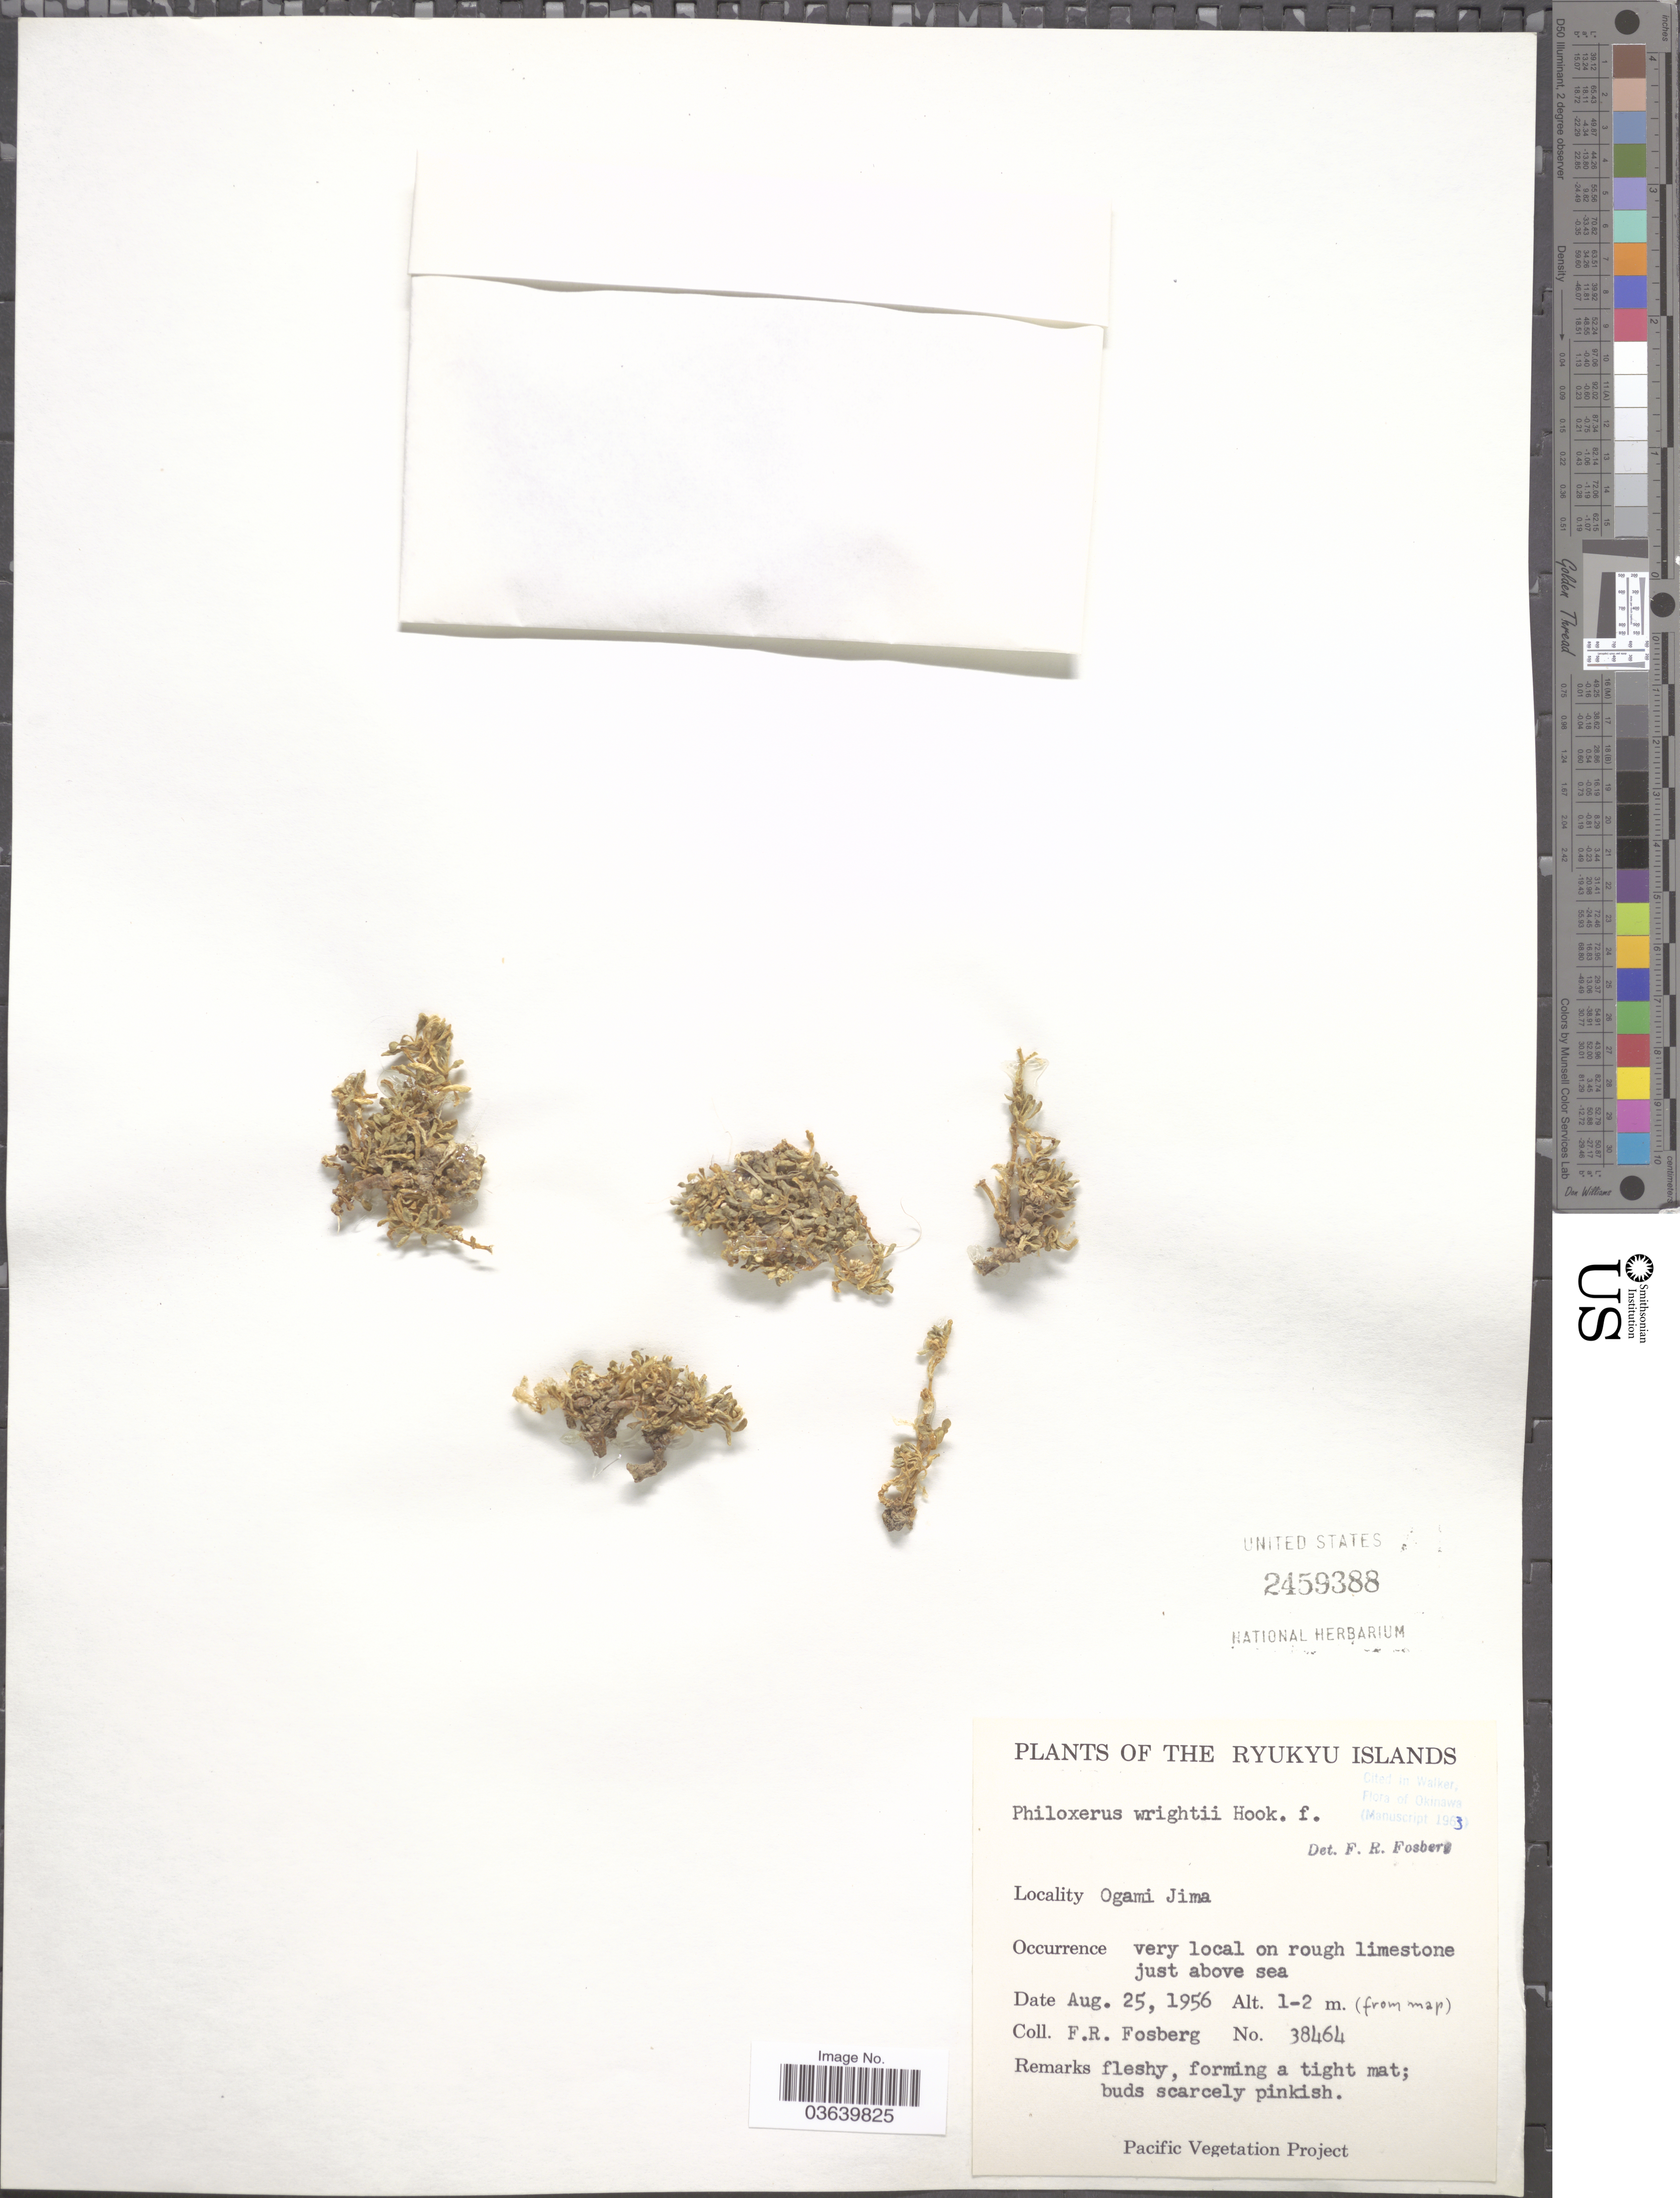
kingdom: Plantae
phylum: Tracheophyta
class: Magnoliopsida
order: Caryophyllales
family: Amaranthaceae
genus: Gomphrena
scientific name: Gomphrena wrightii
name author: (Hook. f. ex Maxim.) T. Ortuño & Borsch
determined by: Strong, Mark T., (BOT), Smithsonian Institution - National Museum of Natural History (UNITED STATES)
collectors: F. R. Fosberg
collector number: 38464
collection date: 1956-08-25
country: Japan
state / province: Okinawa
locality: The Ryukyu Islands. Ogami Jima.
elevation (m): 1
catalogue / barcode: US 2459388